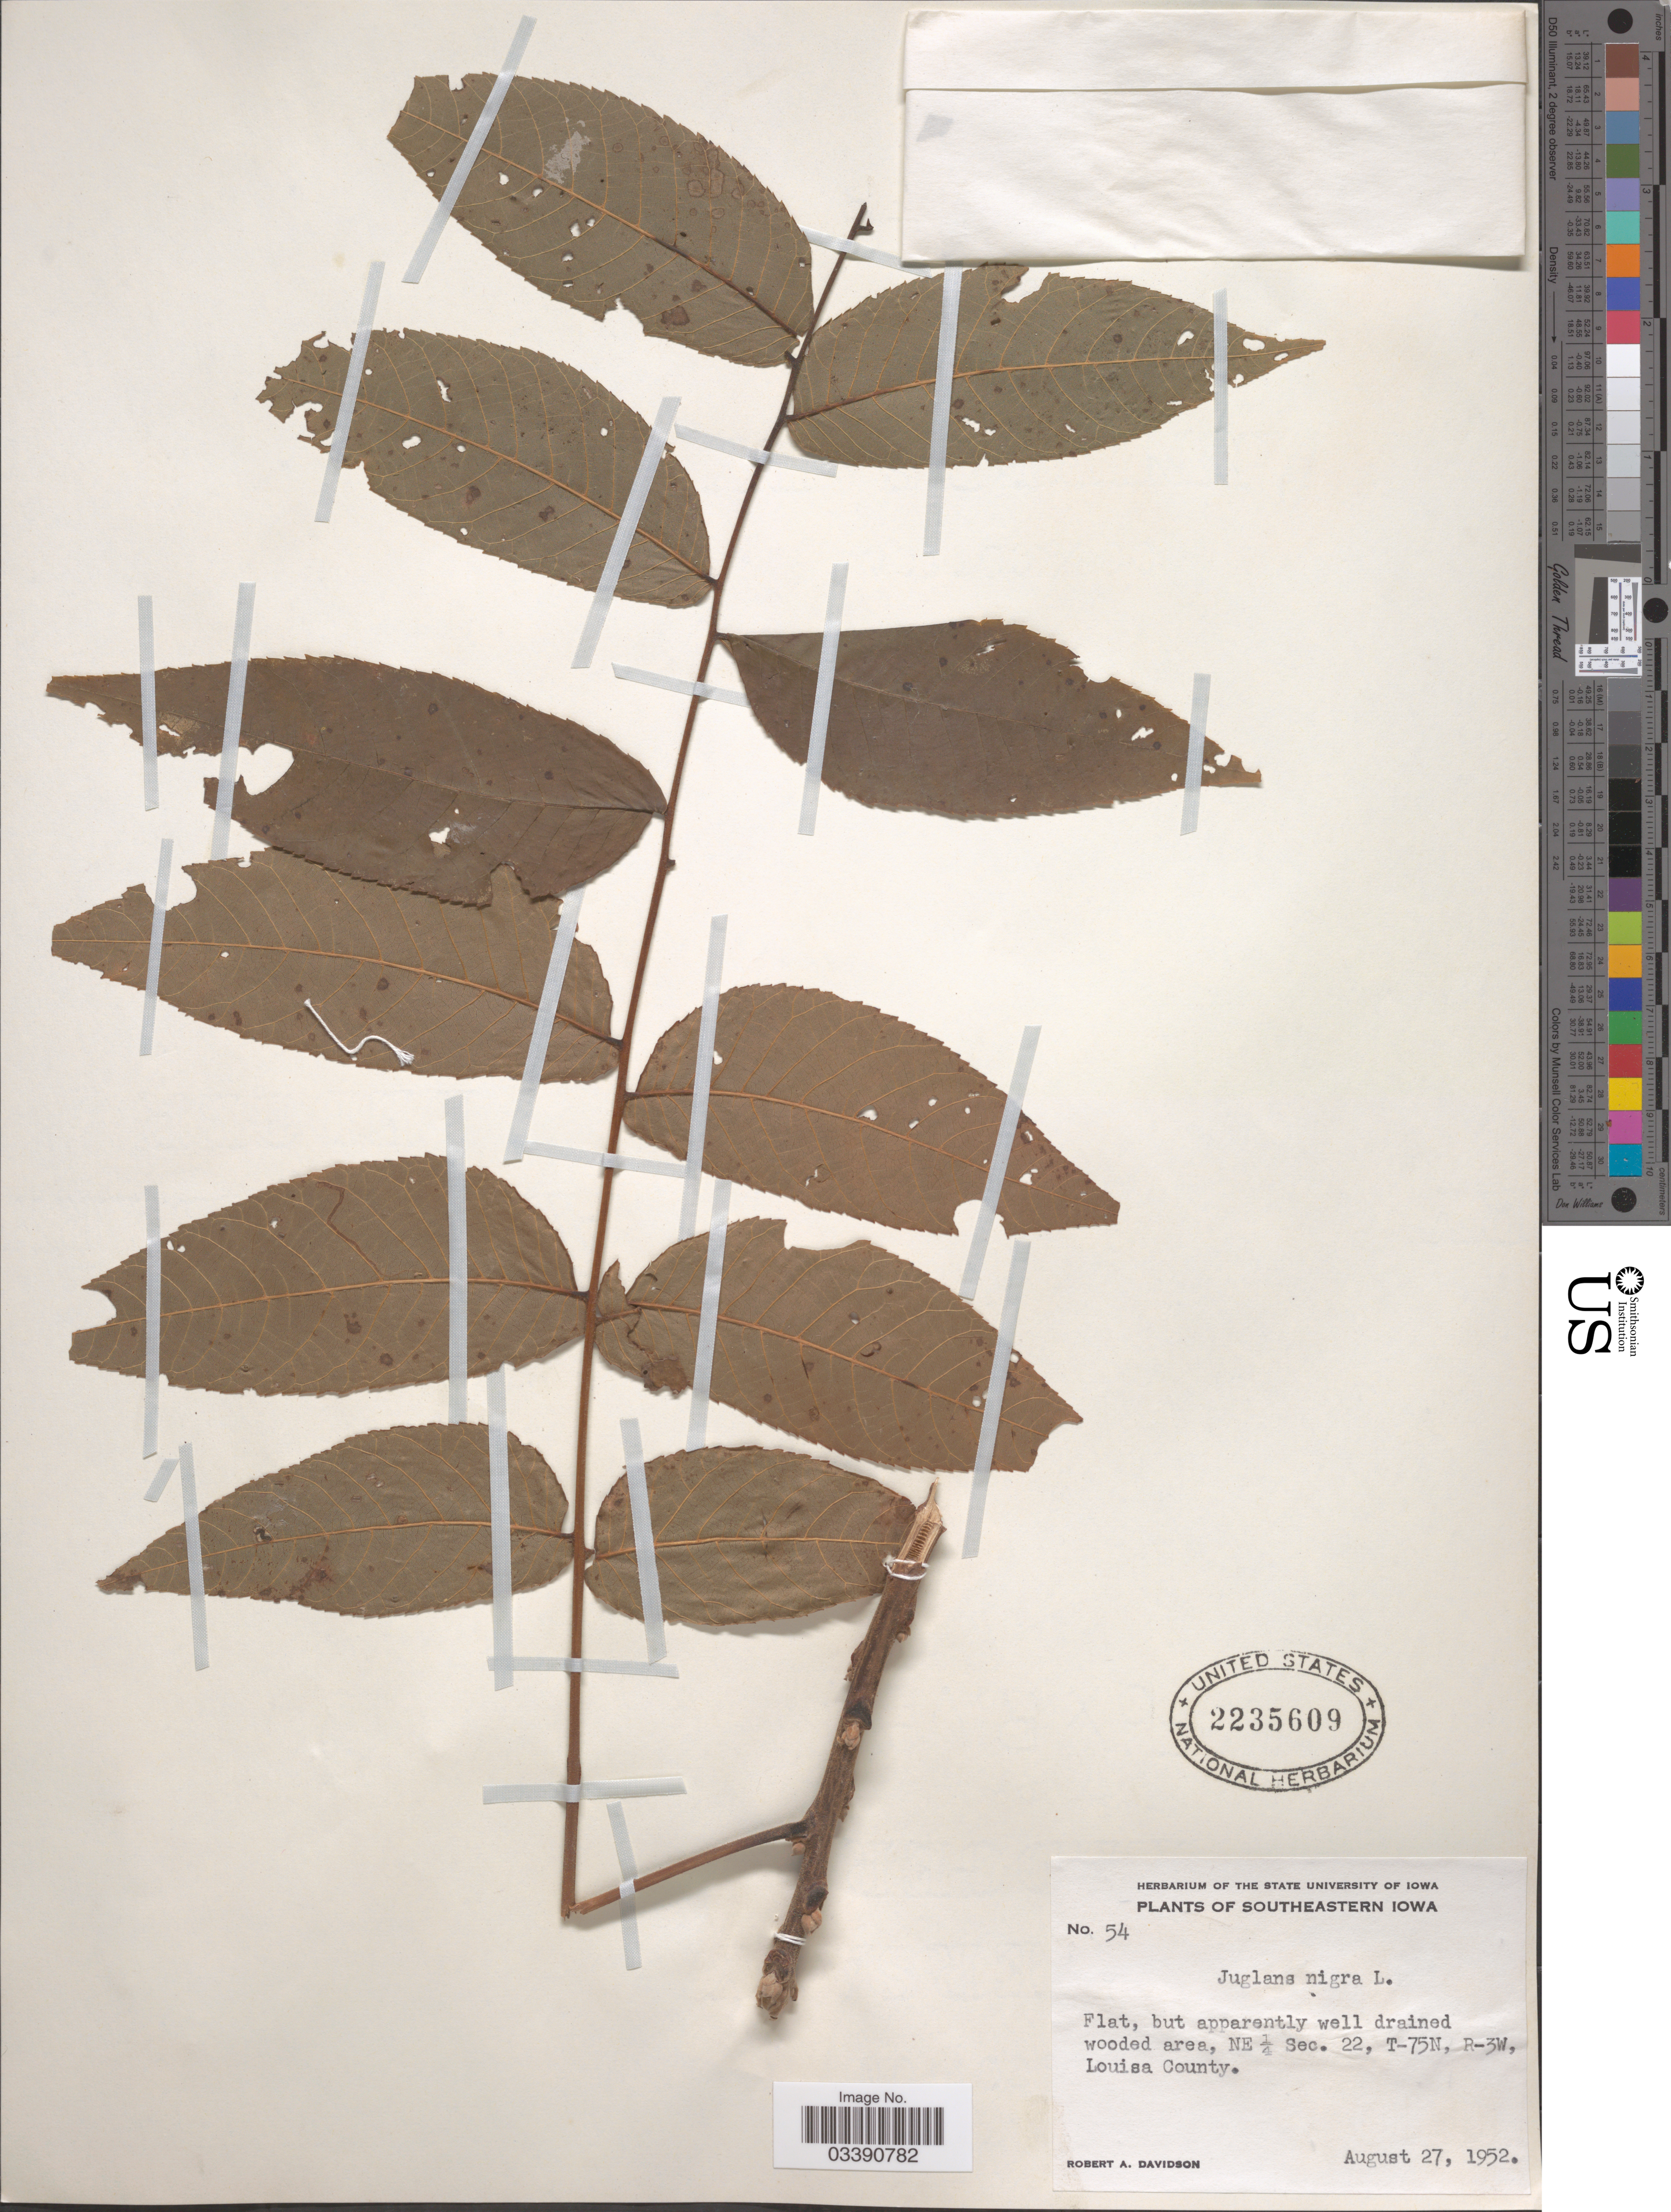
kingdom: Plantae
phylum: Tracheophyta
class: Magnoliopsida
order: Fagales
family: Juglandaceae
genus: Juglans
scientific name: Juglans nigra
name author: L.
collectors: R. A. Davidson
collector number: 54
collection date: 1952-08-27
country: United States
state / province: Iowa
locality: Southeastern Iowa. NE ¼ Sec. 22, T-75N, R-3W, Louisa County.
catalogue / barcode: US 2235609